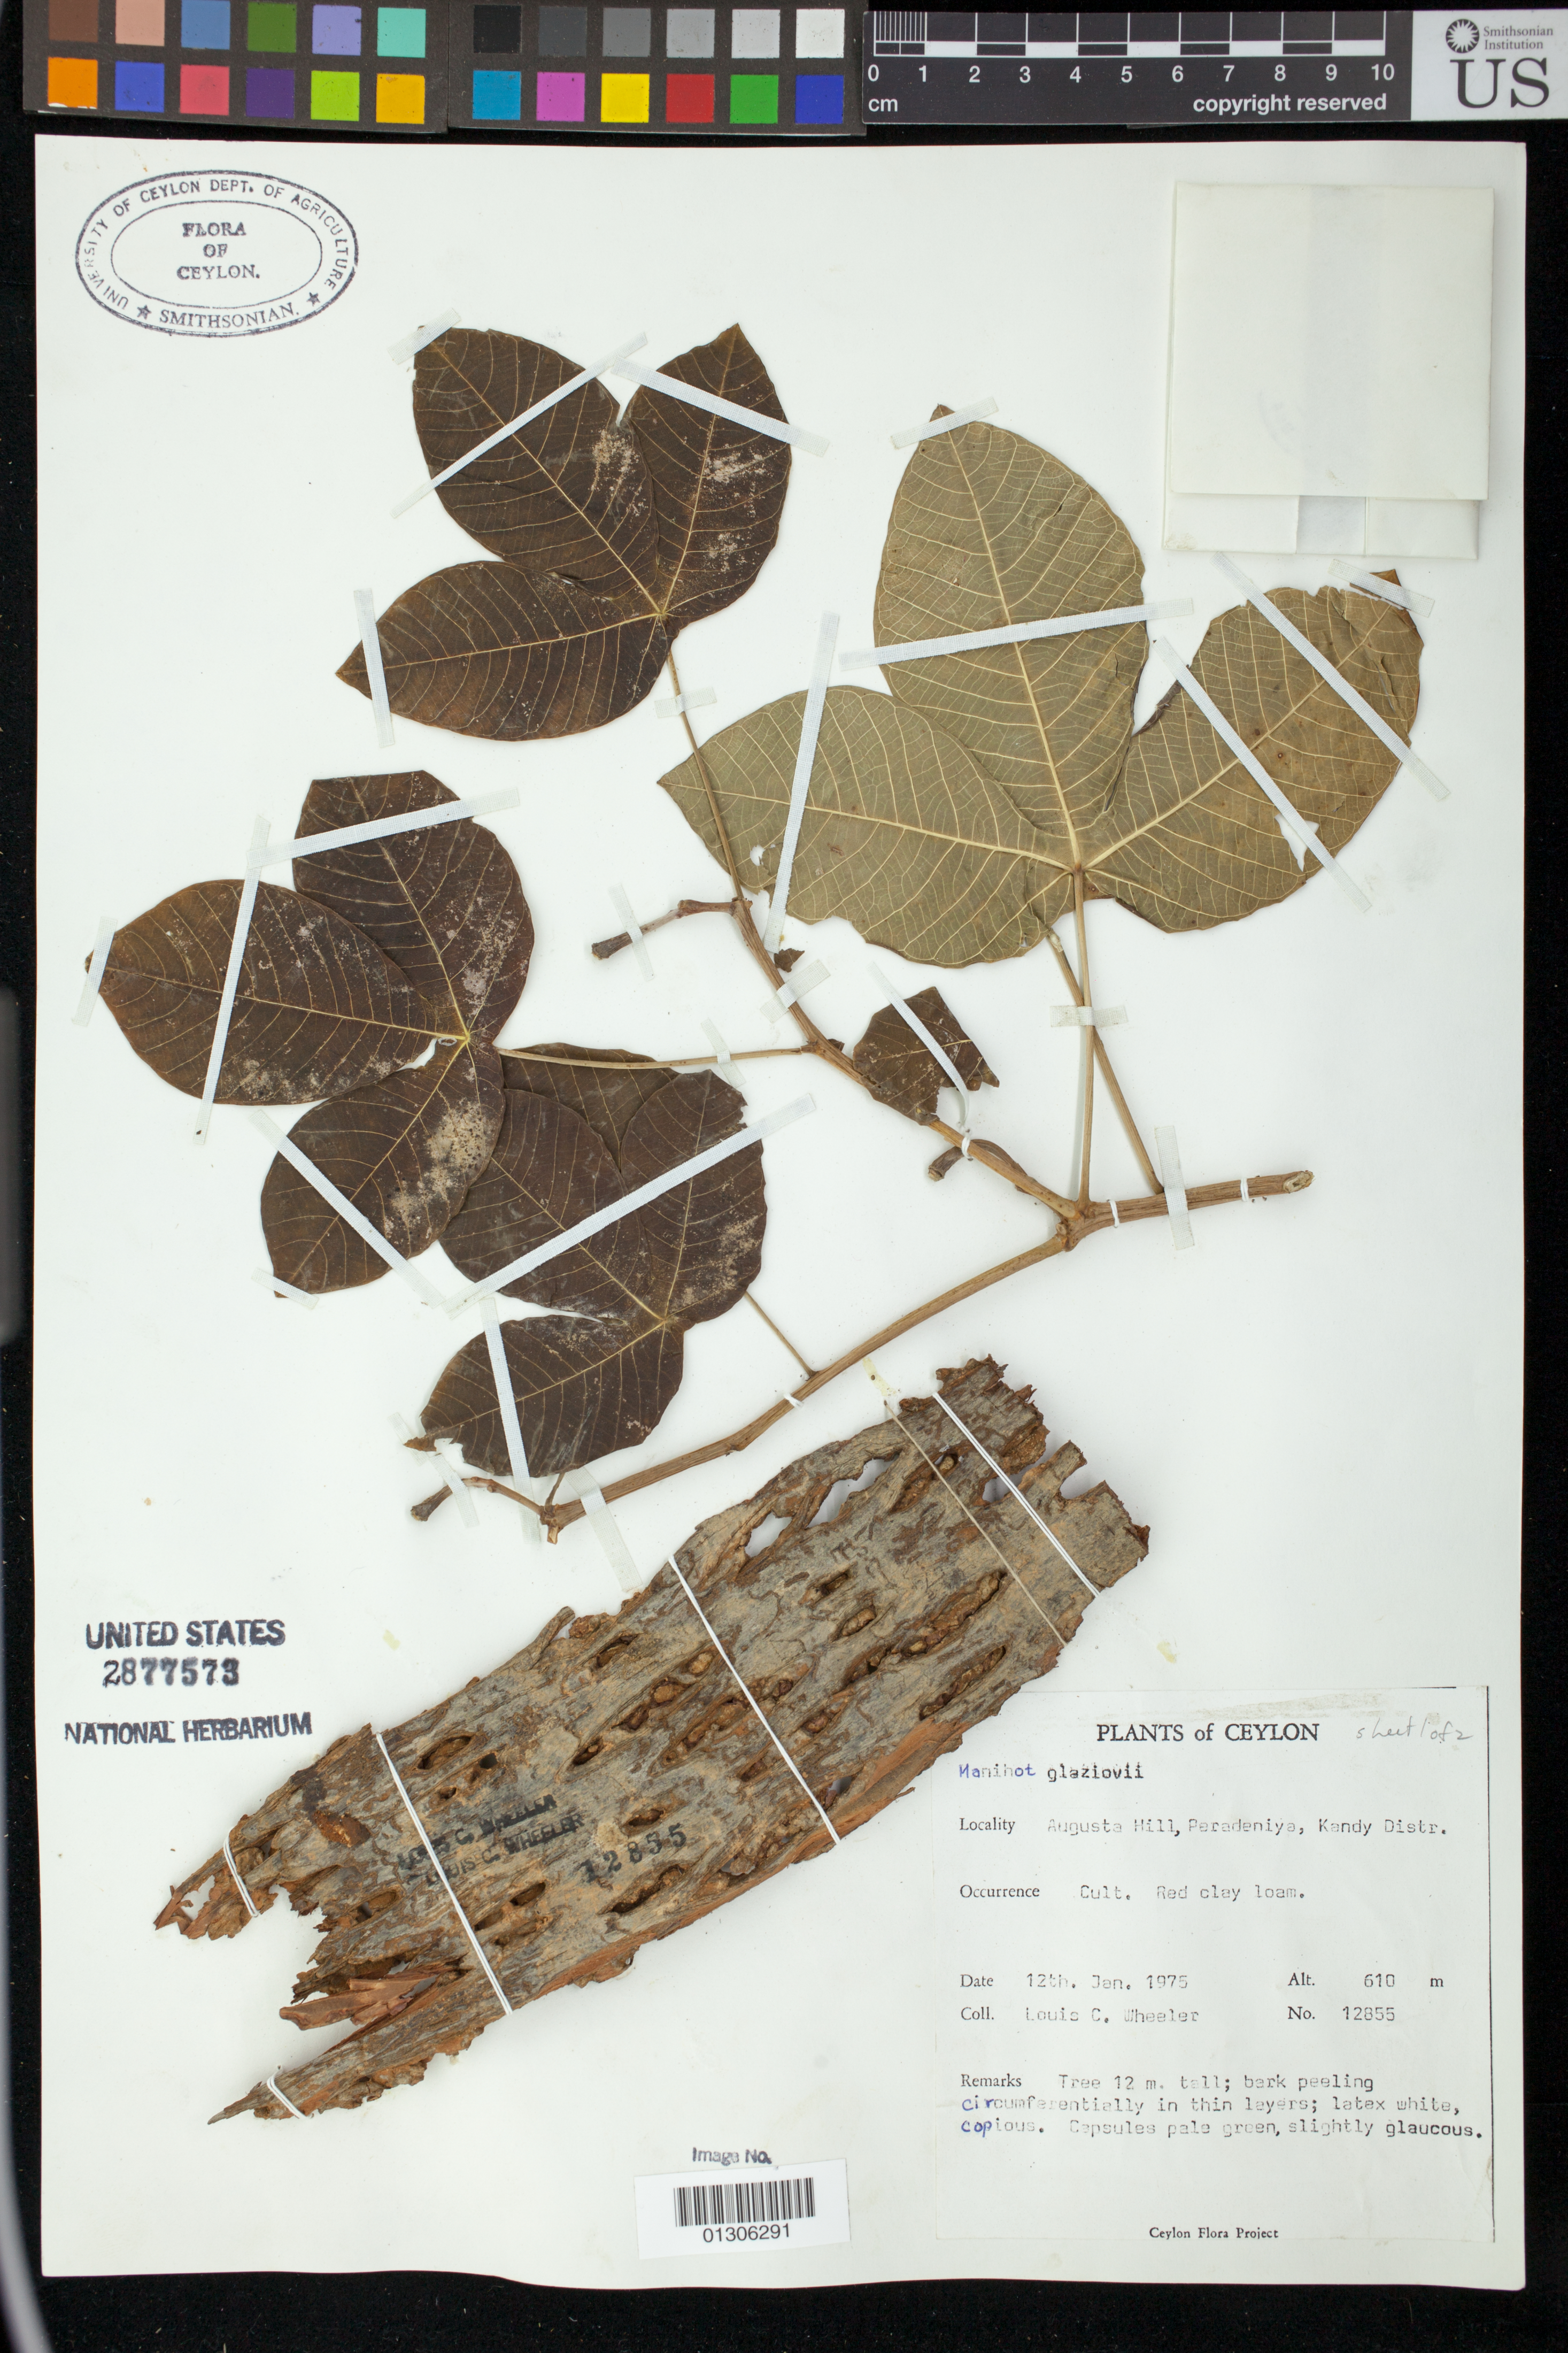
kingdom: Plantae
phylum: Tracheophyta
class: Magnoliopsida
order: Malpighiales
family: Euphorbiaceae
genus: Manihot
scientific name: Manihot glaziovii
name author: Müll. Arg.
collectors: L. C. Wheeler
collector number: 12855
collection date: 1975-12-01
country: Sri Lanka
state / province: Central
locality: Augusta Hill, Peradeniya, Kandy Distr.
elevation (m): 610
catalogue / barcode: US 2877573